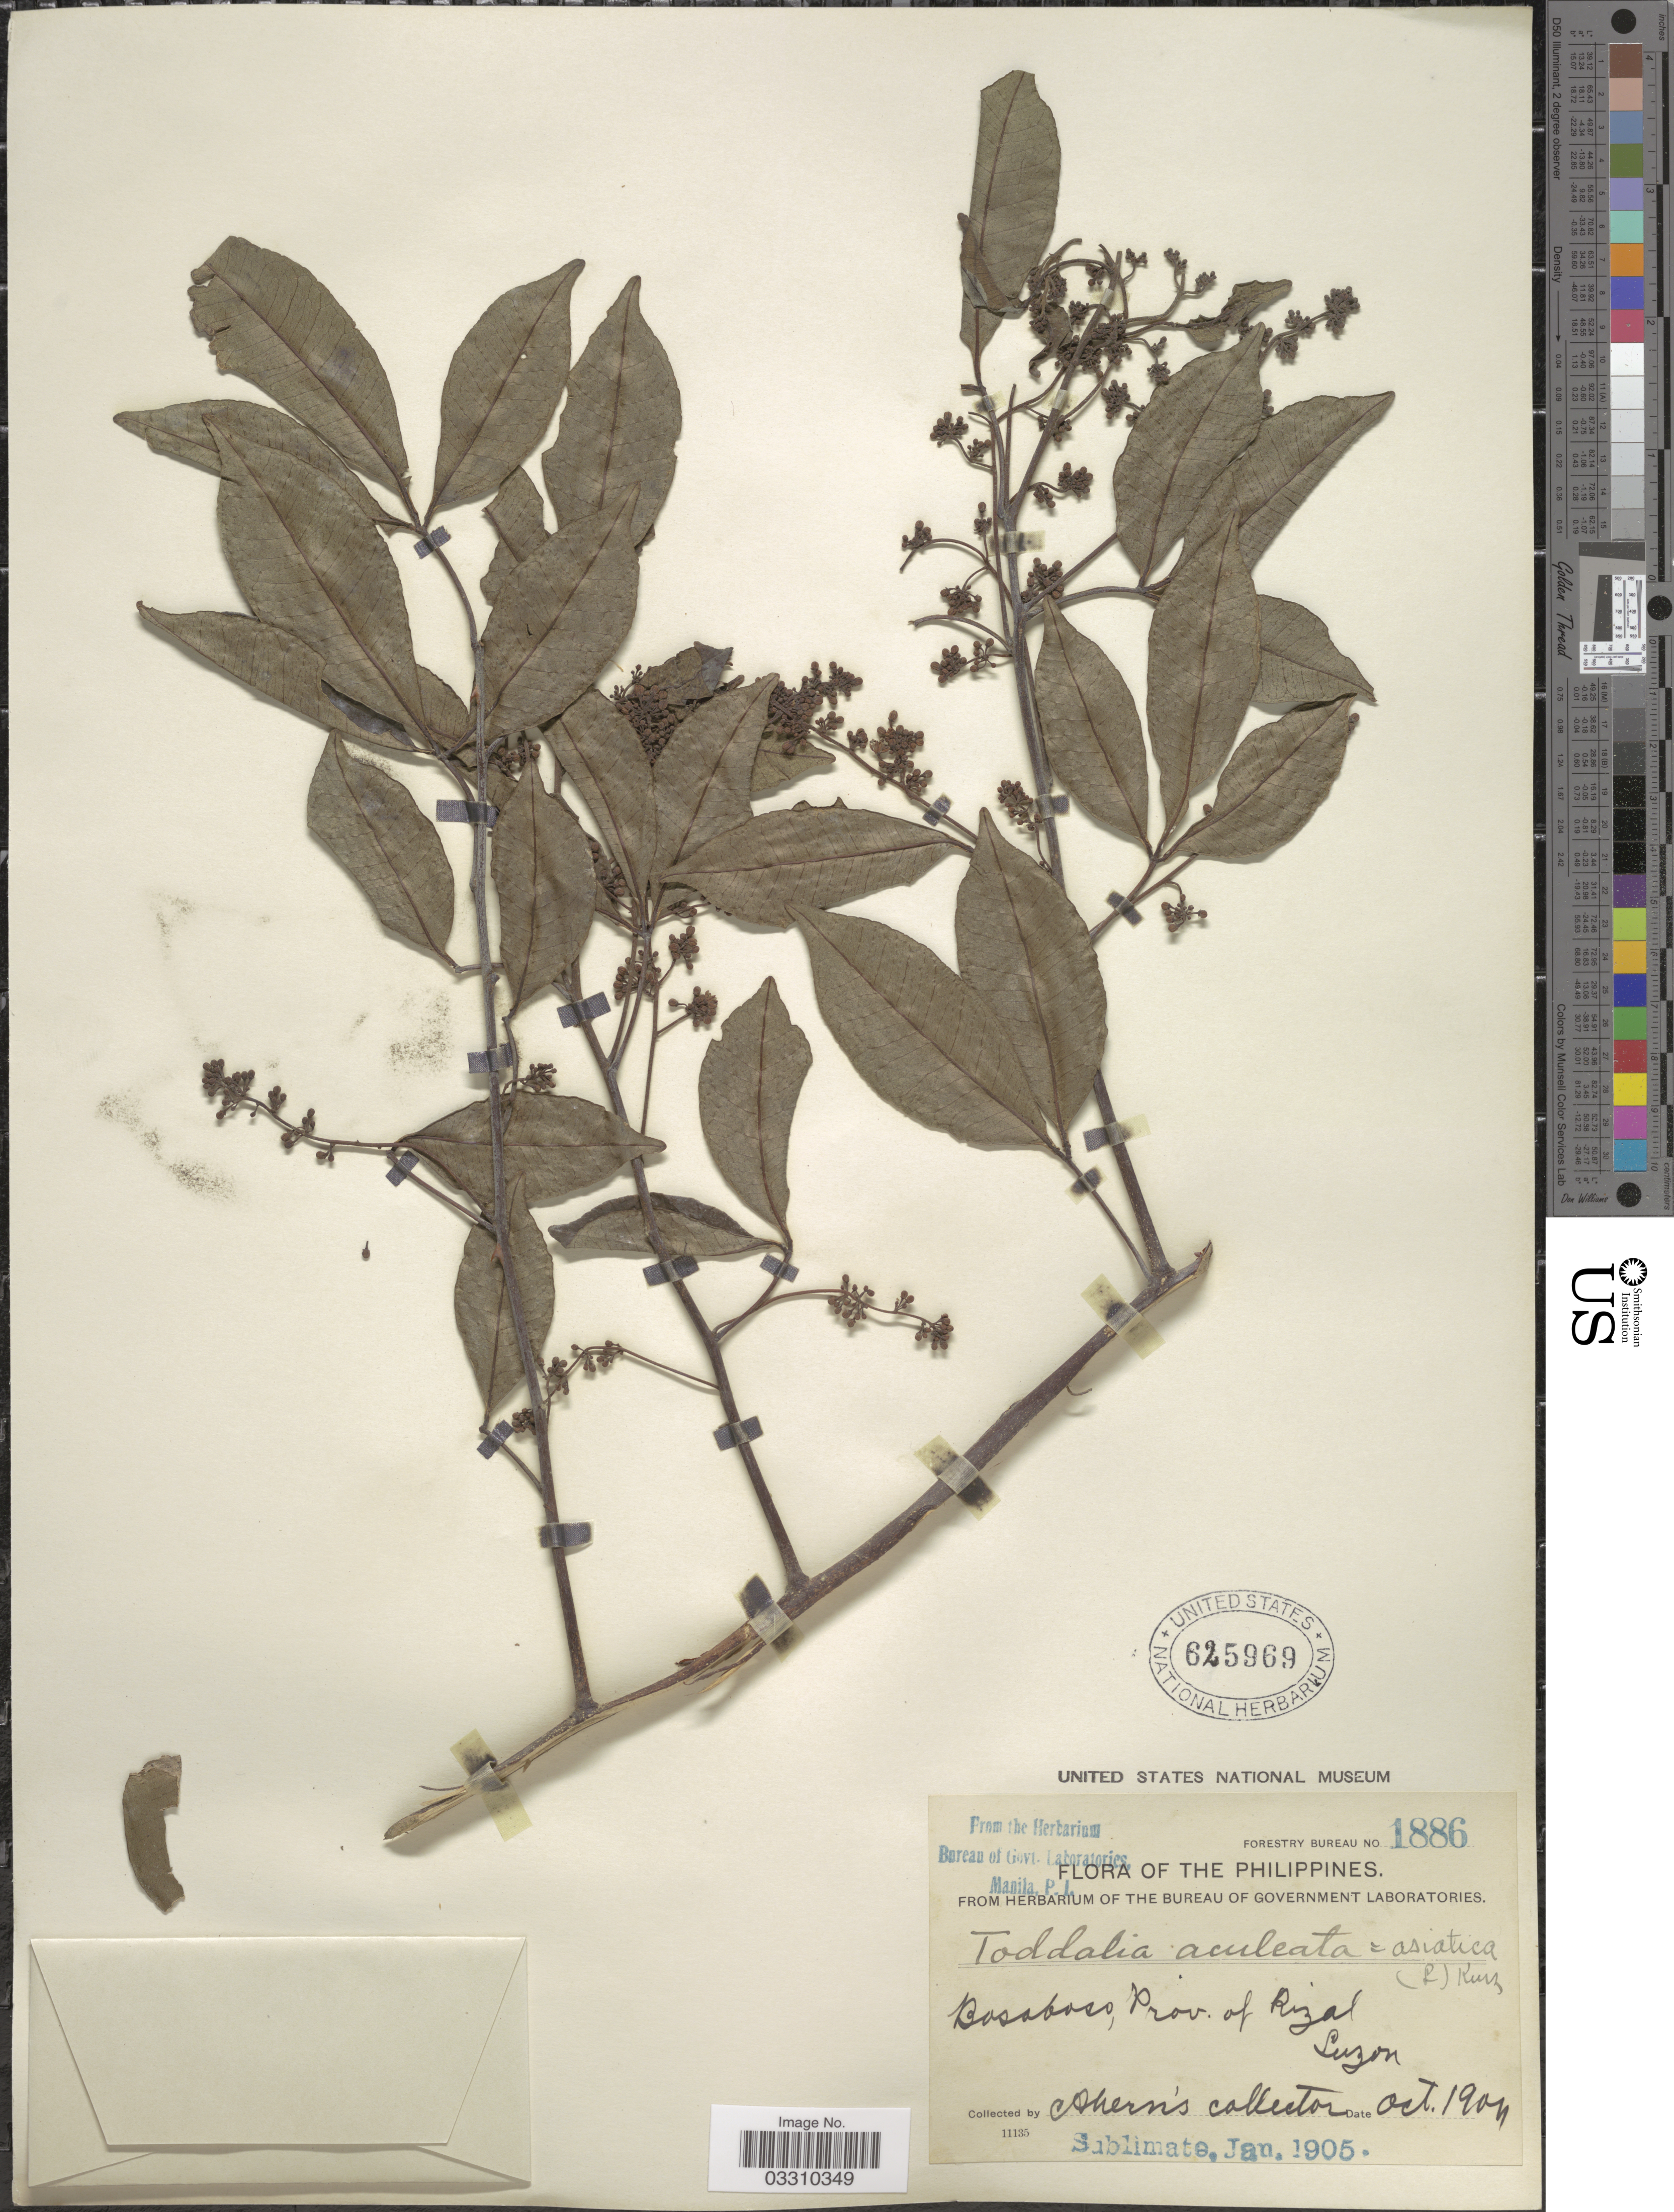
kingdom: Plantae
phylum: Tracheophyta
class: Magnoliopsida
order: Sapindales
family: Rutaceae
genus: Zanthoxylum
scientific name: Zanthoxylum asiaticum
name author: (L.) Appelhans et al.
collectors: Ahern's collector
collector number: Forestry Bureau 1886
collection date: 1904-10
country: Philippines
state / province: Calabarzon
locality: Bosoboso, Prov. of Rizal Luzon.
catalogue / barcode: US 625969